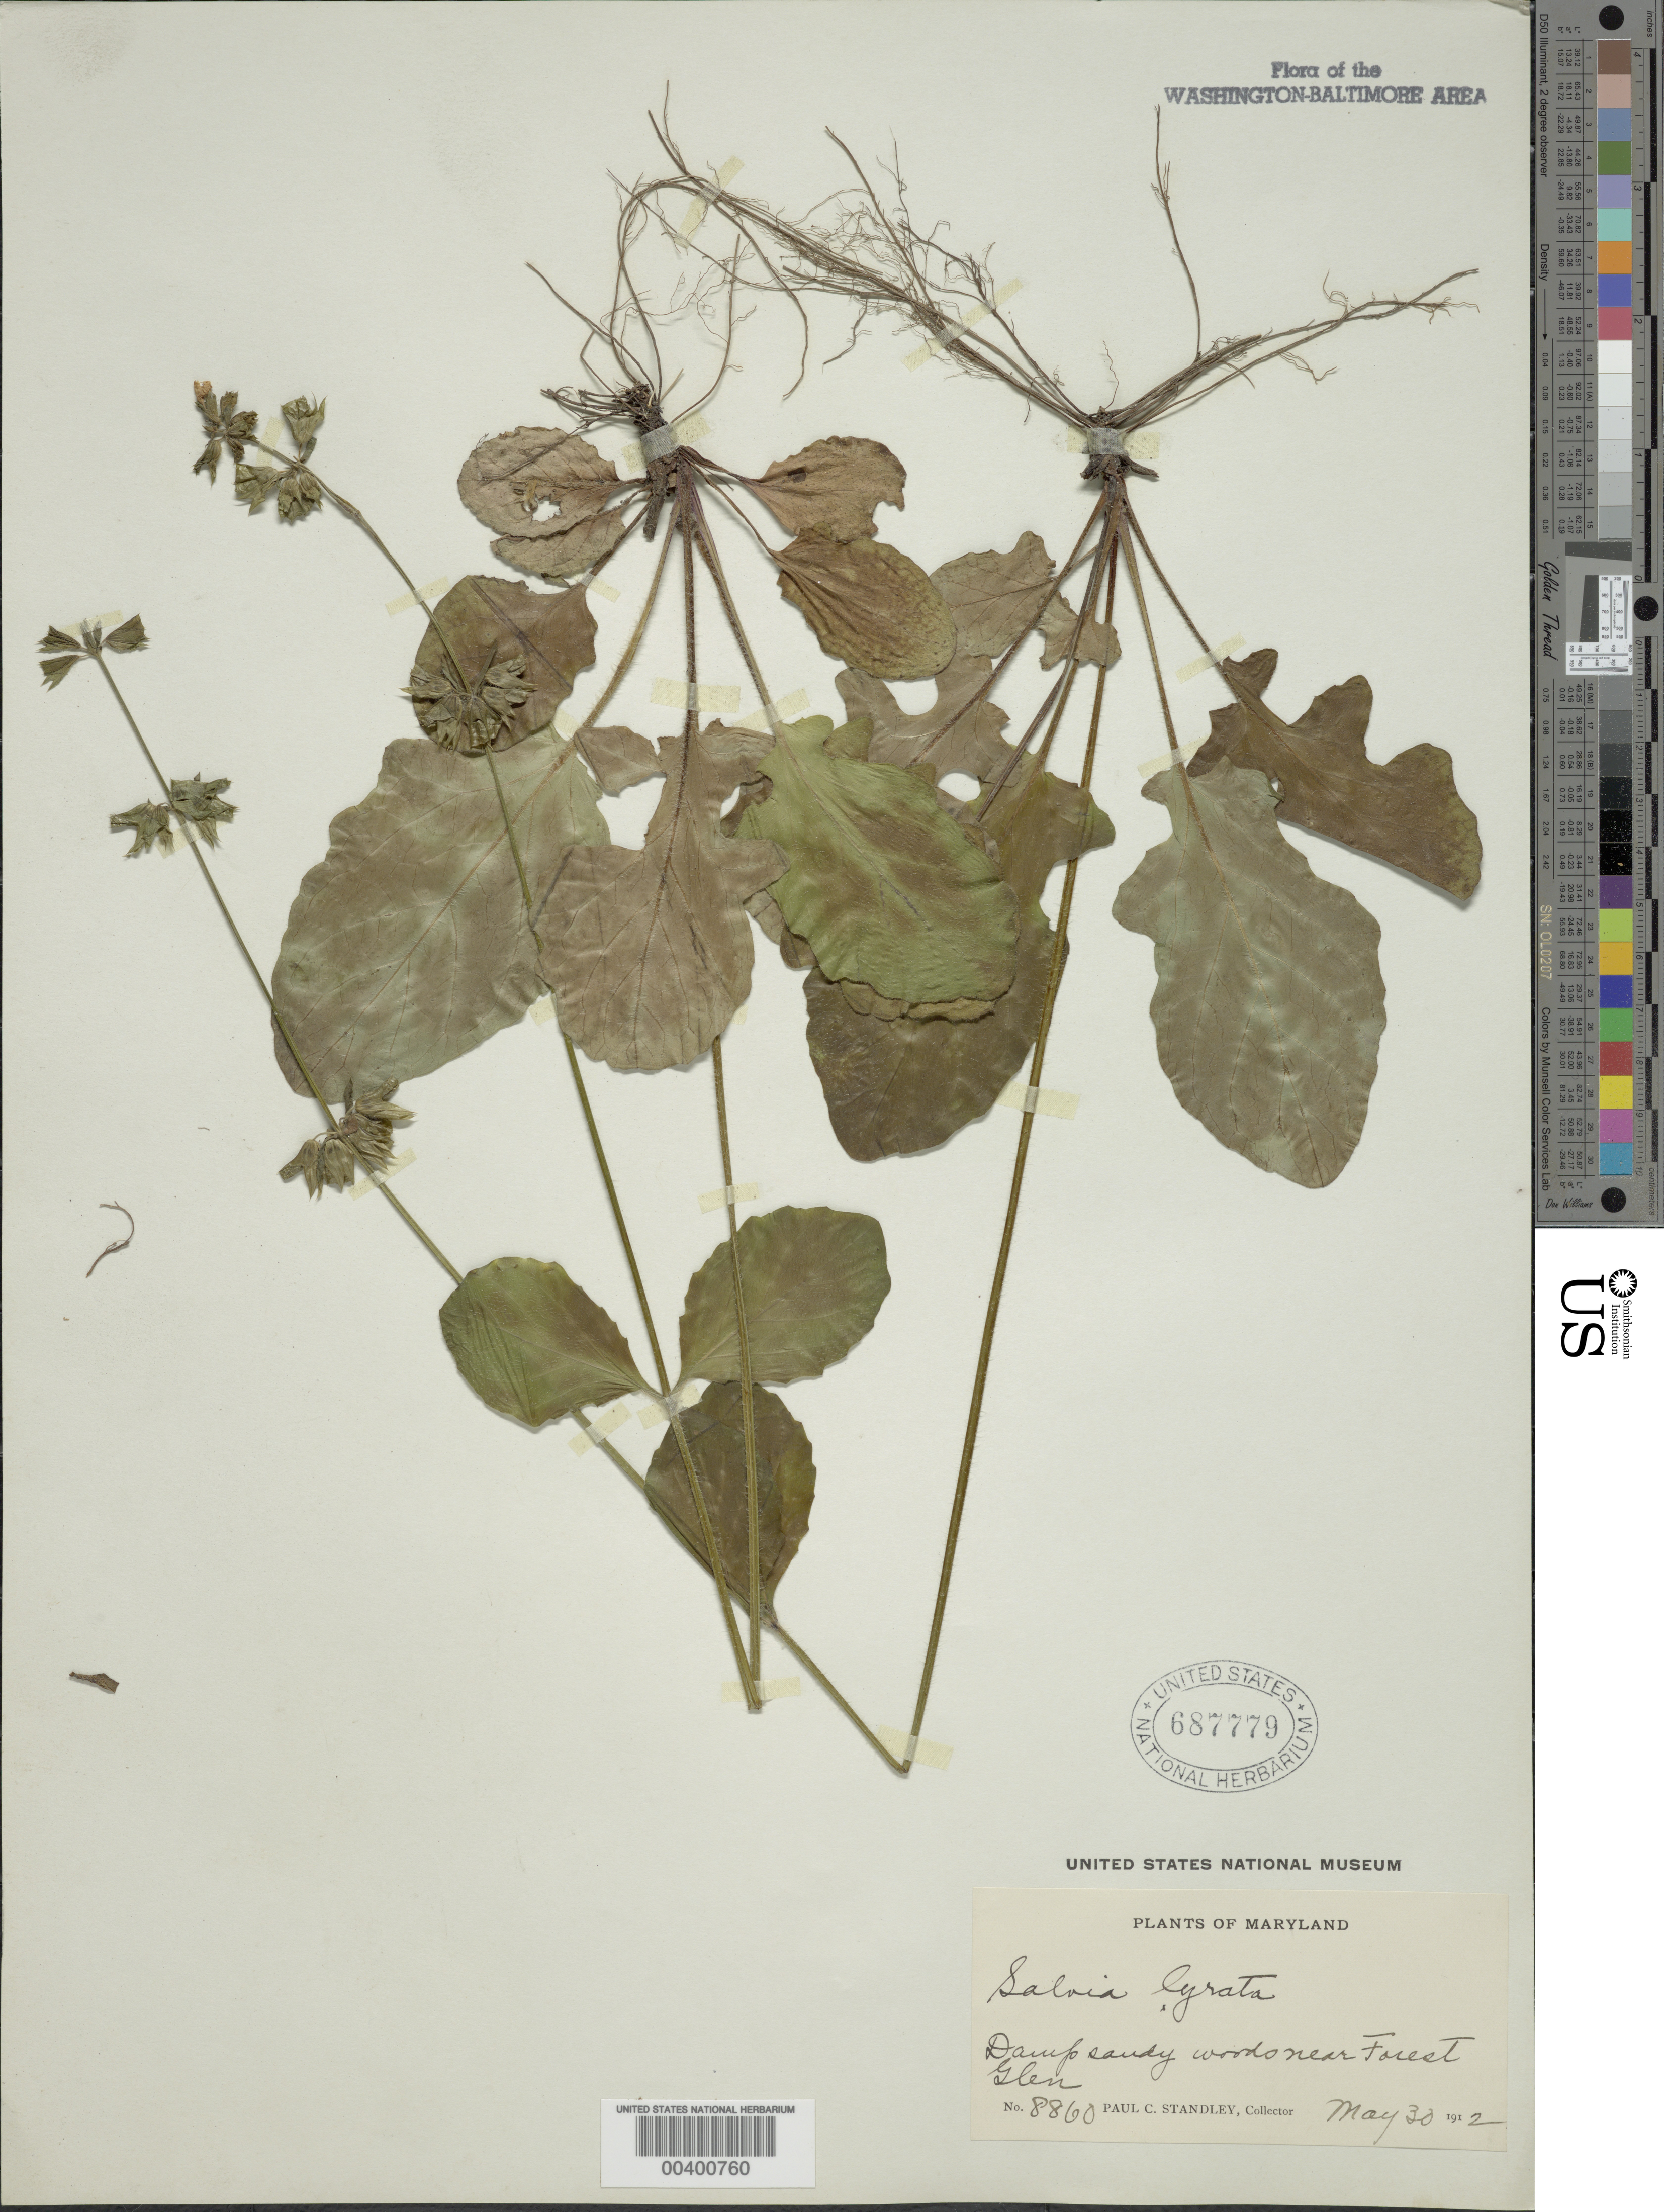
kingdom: Plantae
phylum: Tracheophyta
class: Magnoliopsida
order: Lamiales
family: Lamiaceae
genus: Salvia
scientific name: Salvia lyrata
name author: L.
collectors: P. C. Standley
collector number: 8860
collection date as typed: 30 May 1912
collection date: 1912-05-30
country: United States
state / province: Maryland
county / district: Montgomery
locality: Near Forest Glen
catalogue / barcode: US 687779